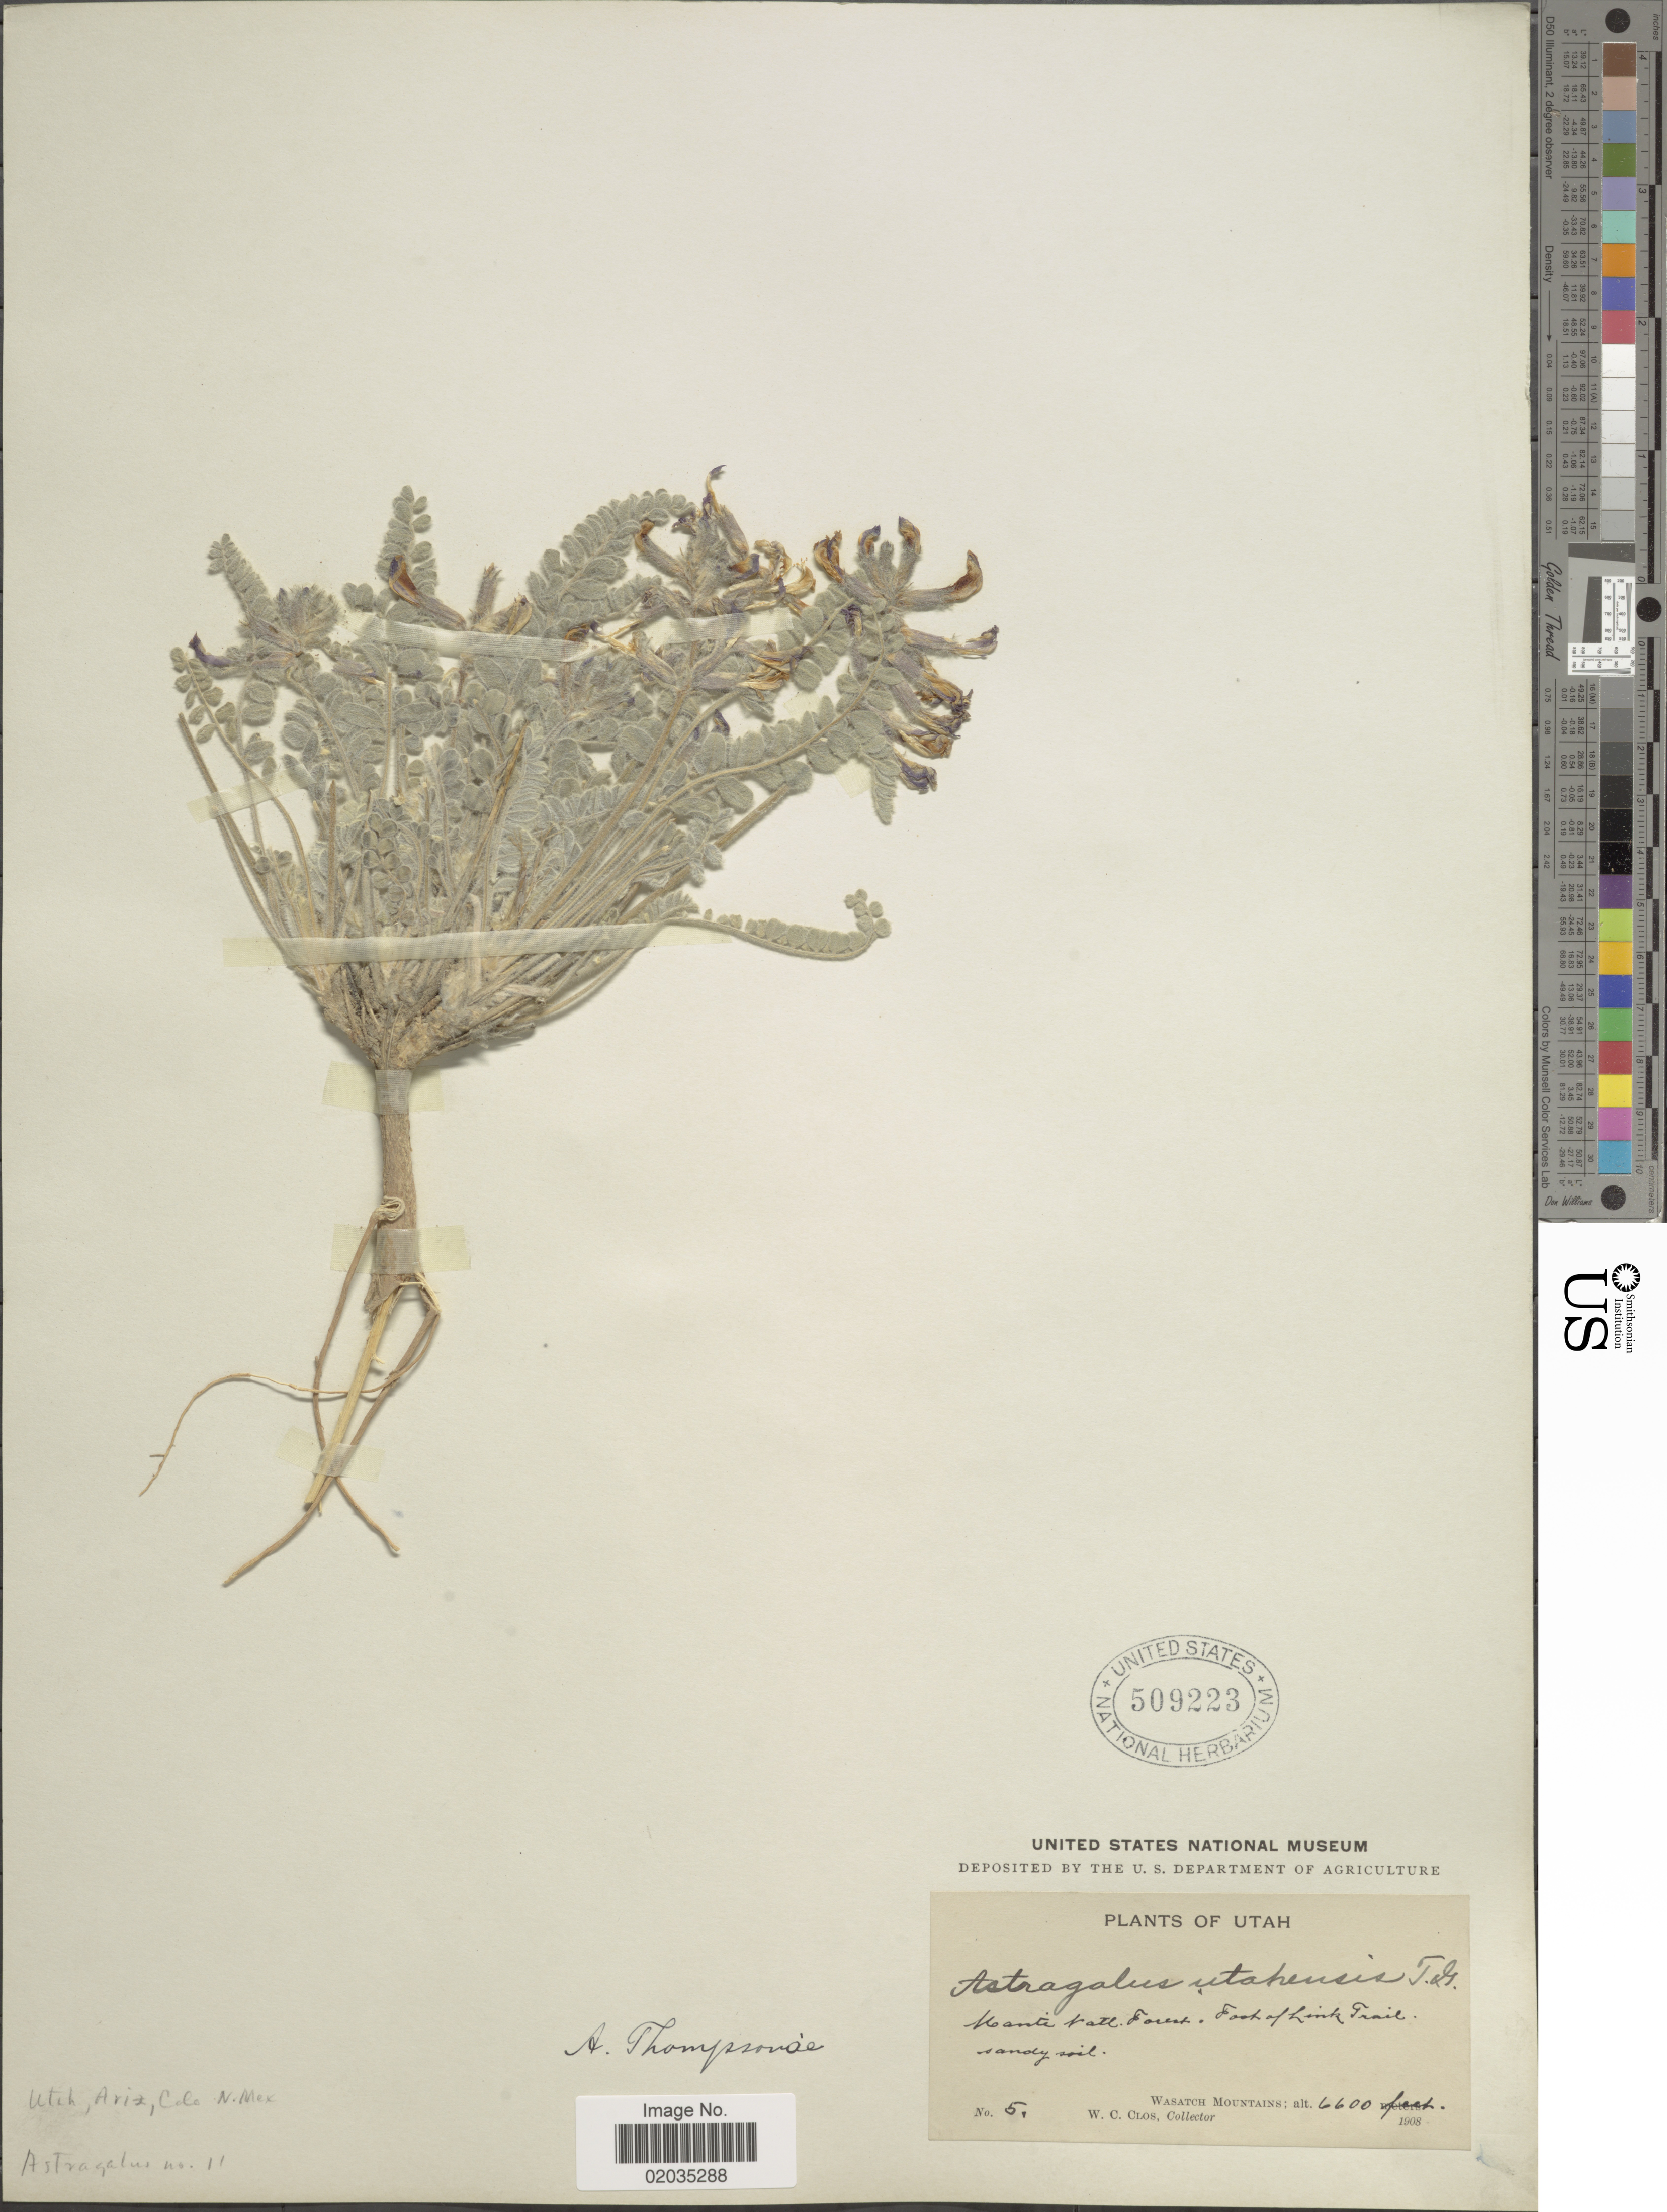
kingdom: Plantae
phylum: Tracheophyta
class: Magnoliopsida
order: Fabales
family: Fabaceae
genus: Astragalus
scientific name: Astragalus thompsonae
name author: S. Watson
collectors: W. C. Clos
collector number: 5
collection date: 1908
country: United States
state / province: Utah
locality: Manti Natl. Forest. Foot of Link Trail. Wasatch Mountains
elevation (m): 2012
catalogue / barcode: US 509223